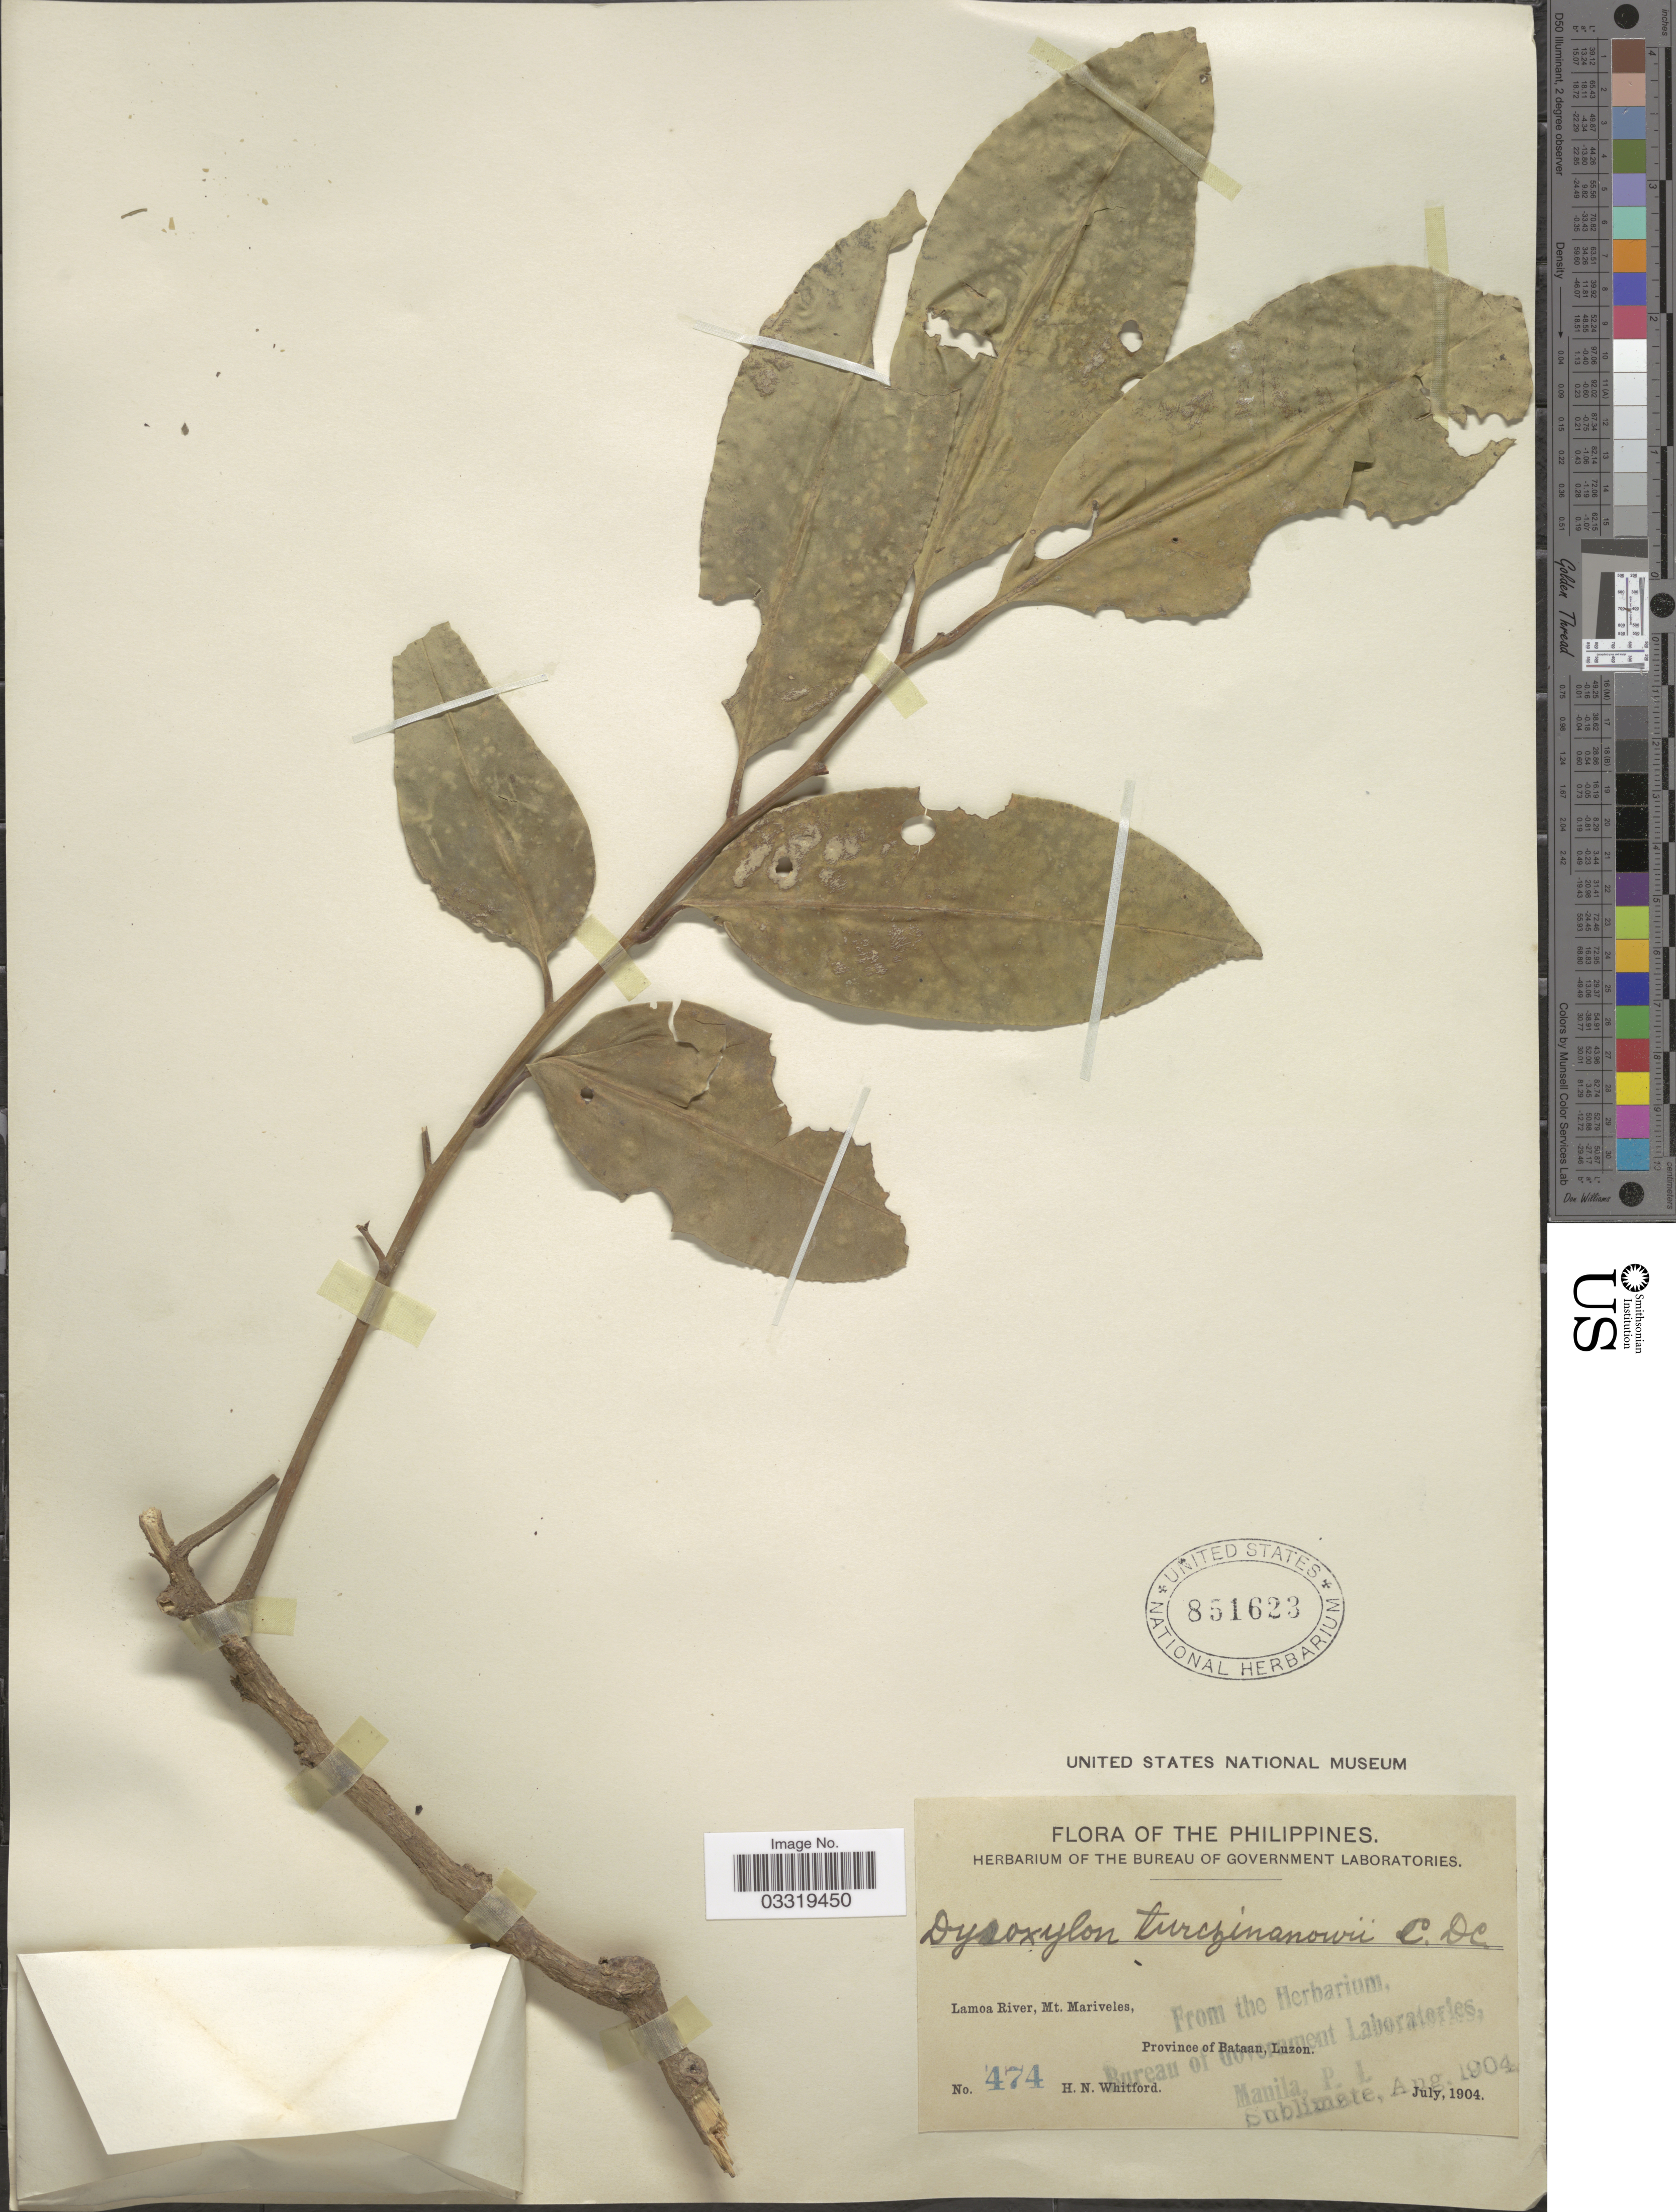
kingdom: Plantae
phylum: Tracheophyta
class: Magnoliopsida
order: Sapindales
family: Meliaceae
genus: Dysoxylum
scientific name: Dysoxylum sp.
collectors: H. N. Whitford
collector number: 474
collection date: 1904-07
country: Philippines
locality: Lamao River, Mt. Mariveles, Province of Bataan, Luzon.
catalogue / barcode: US 851623